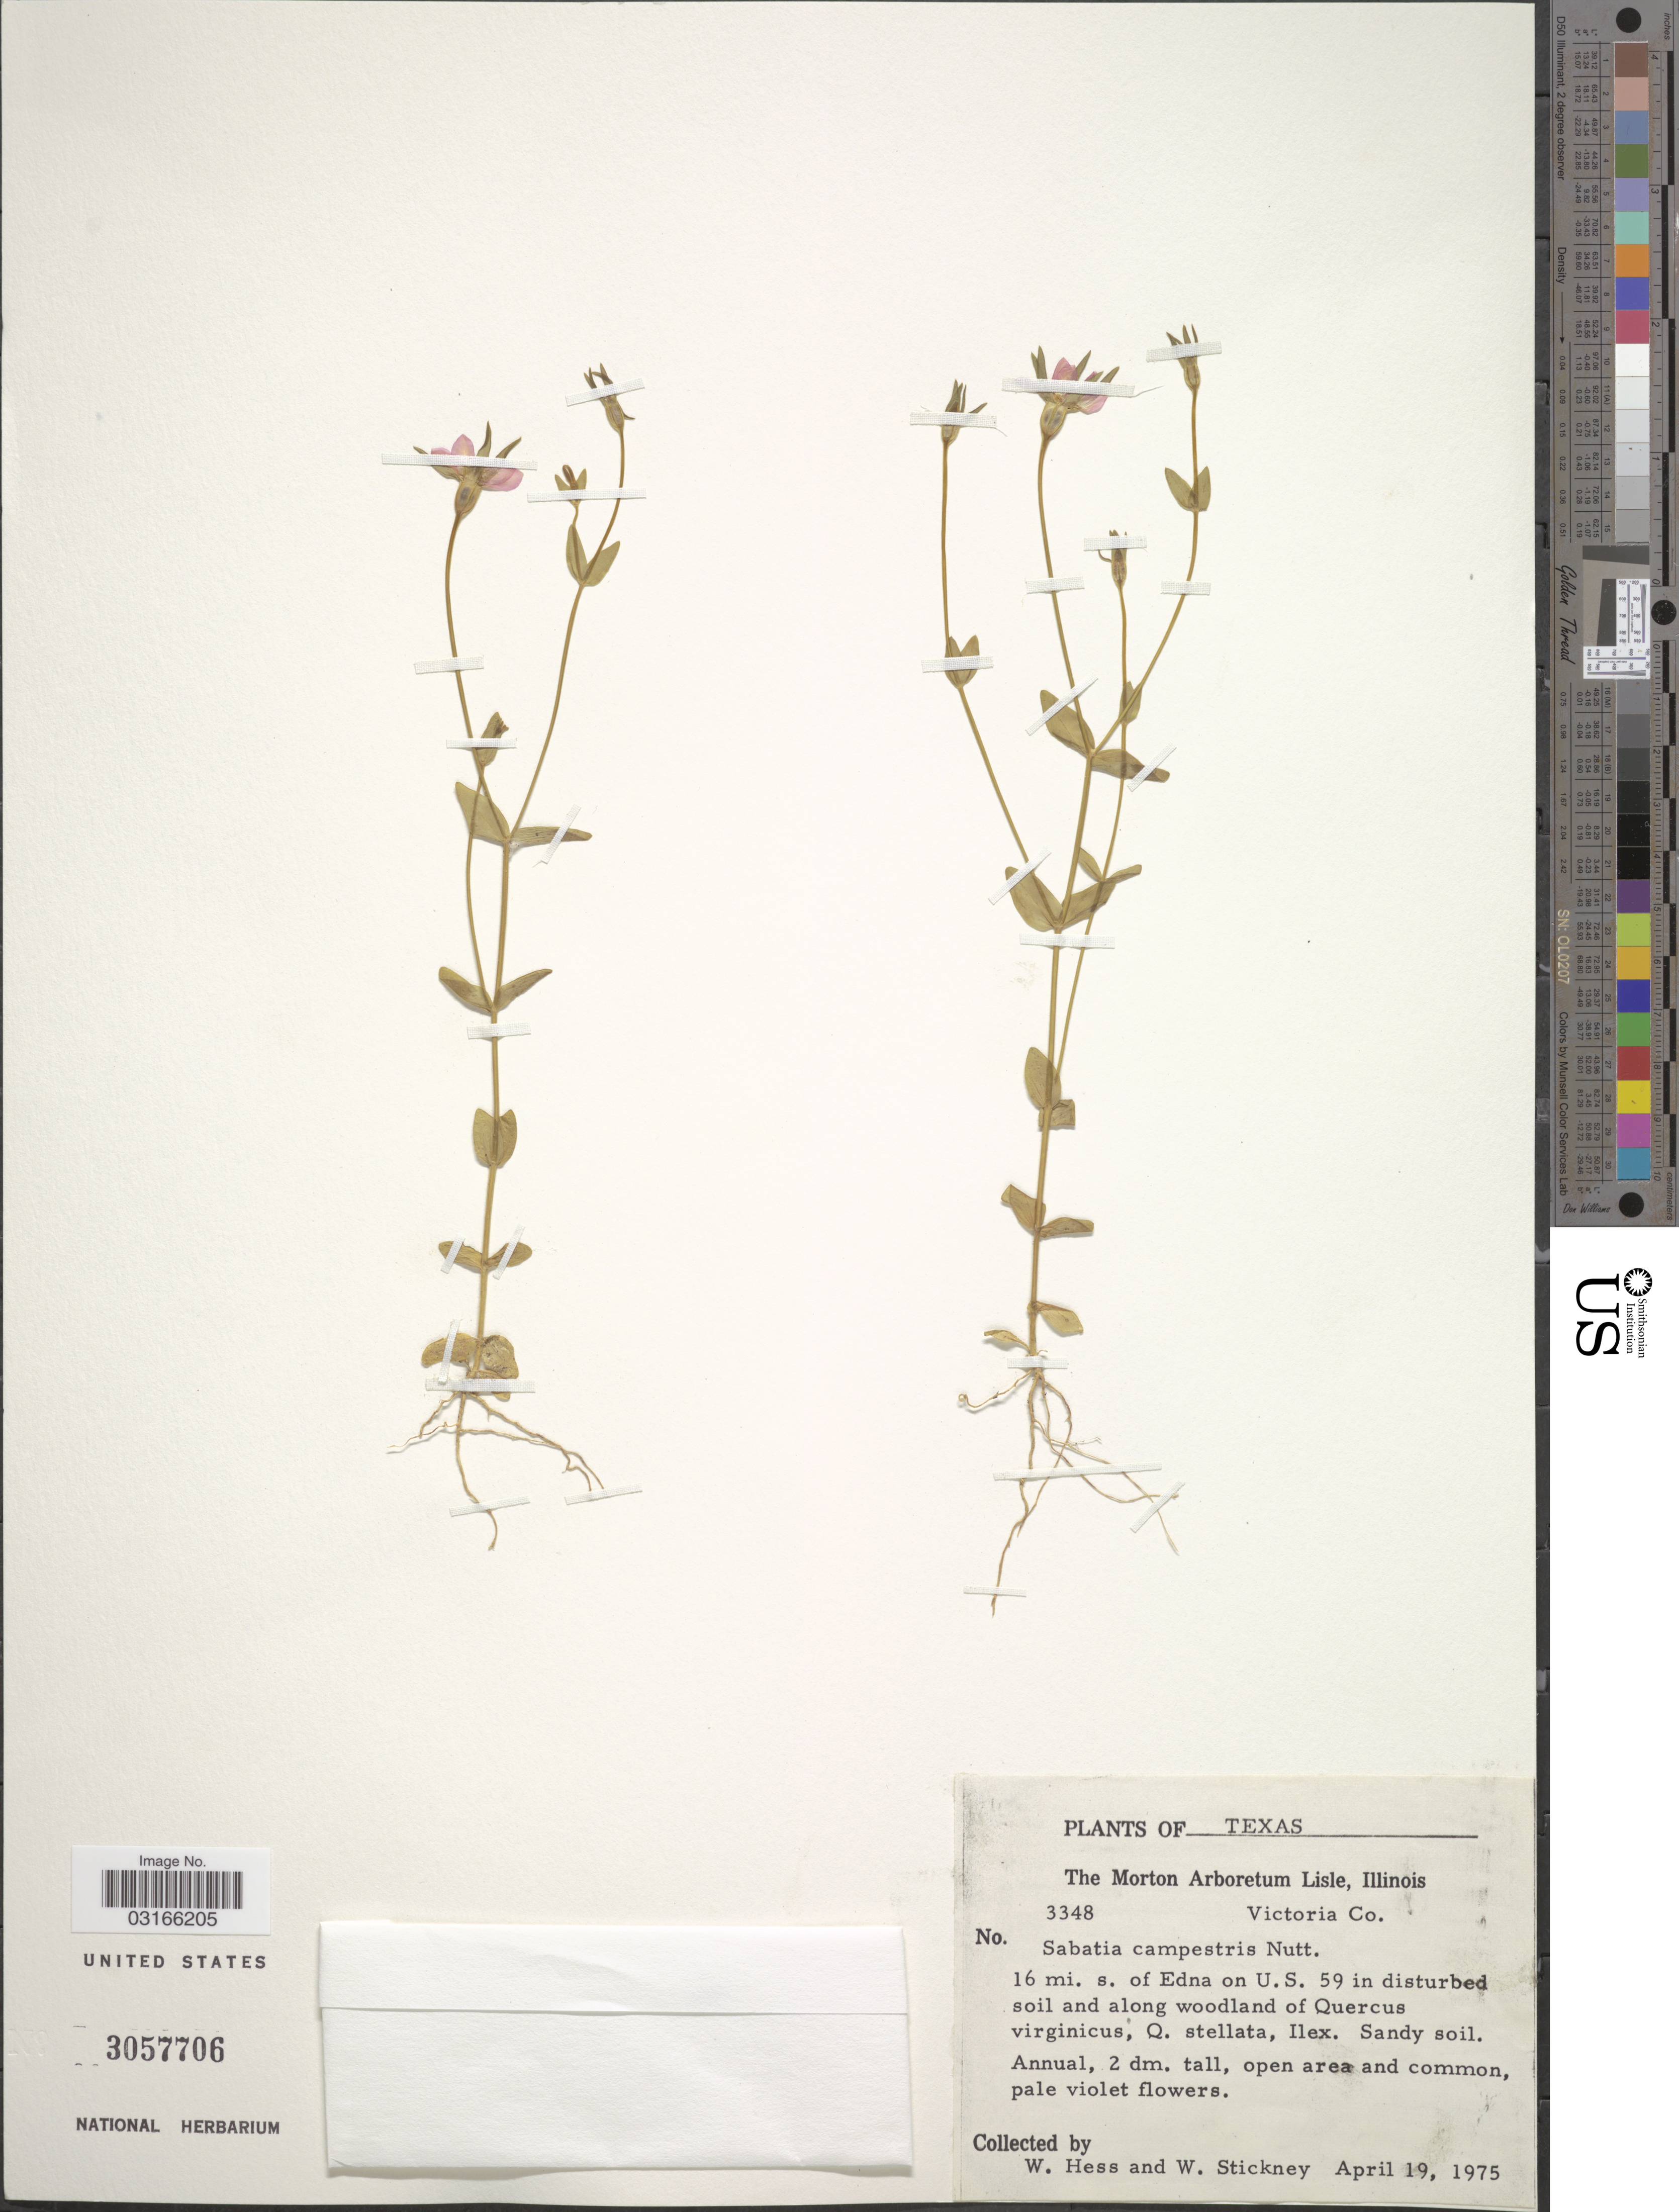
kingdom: Plantae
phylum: Tracheophyta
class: Magnoliopsida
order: Gentianales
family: Gentianaceae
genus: Sabatia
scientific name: Sabatia campestris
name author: Nutt.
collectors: W. Hess & W. Stickney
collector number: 3348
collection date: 1975-04-19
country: United States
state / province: Texas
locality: Victoria Co., 16 mi. s. of Edna on U.S. 59.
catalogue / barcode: US 3057706